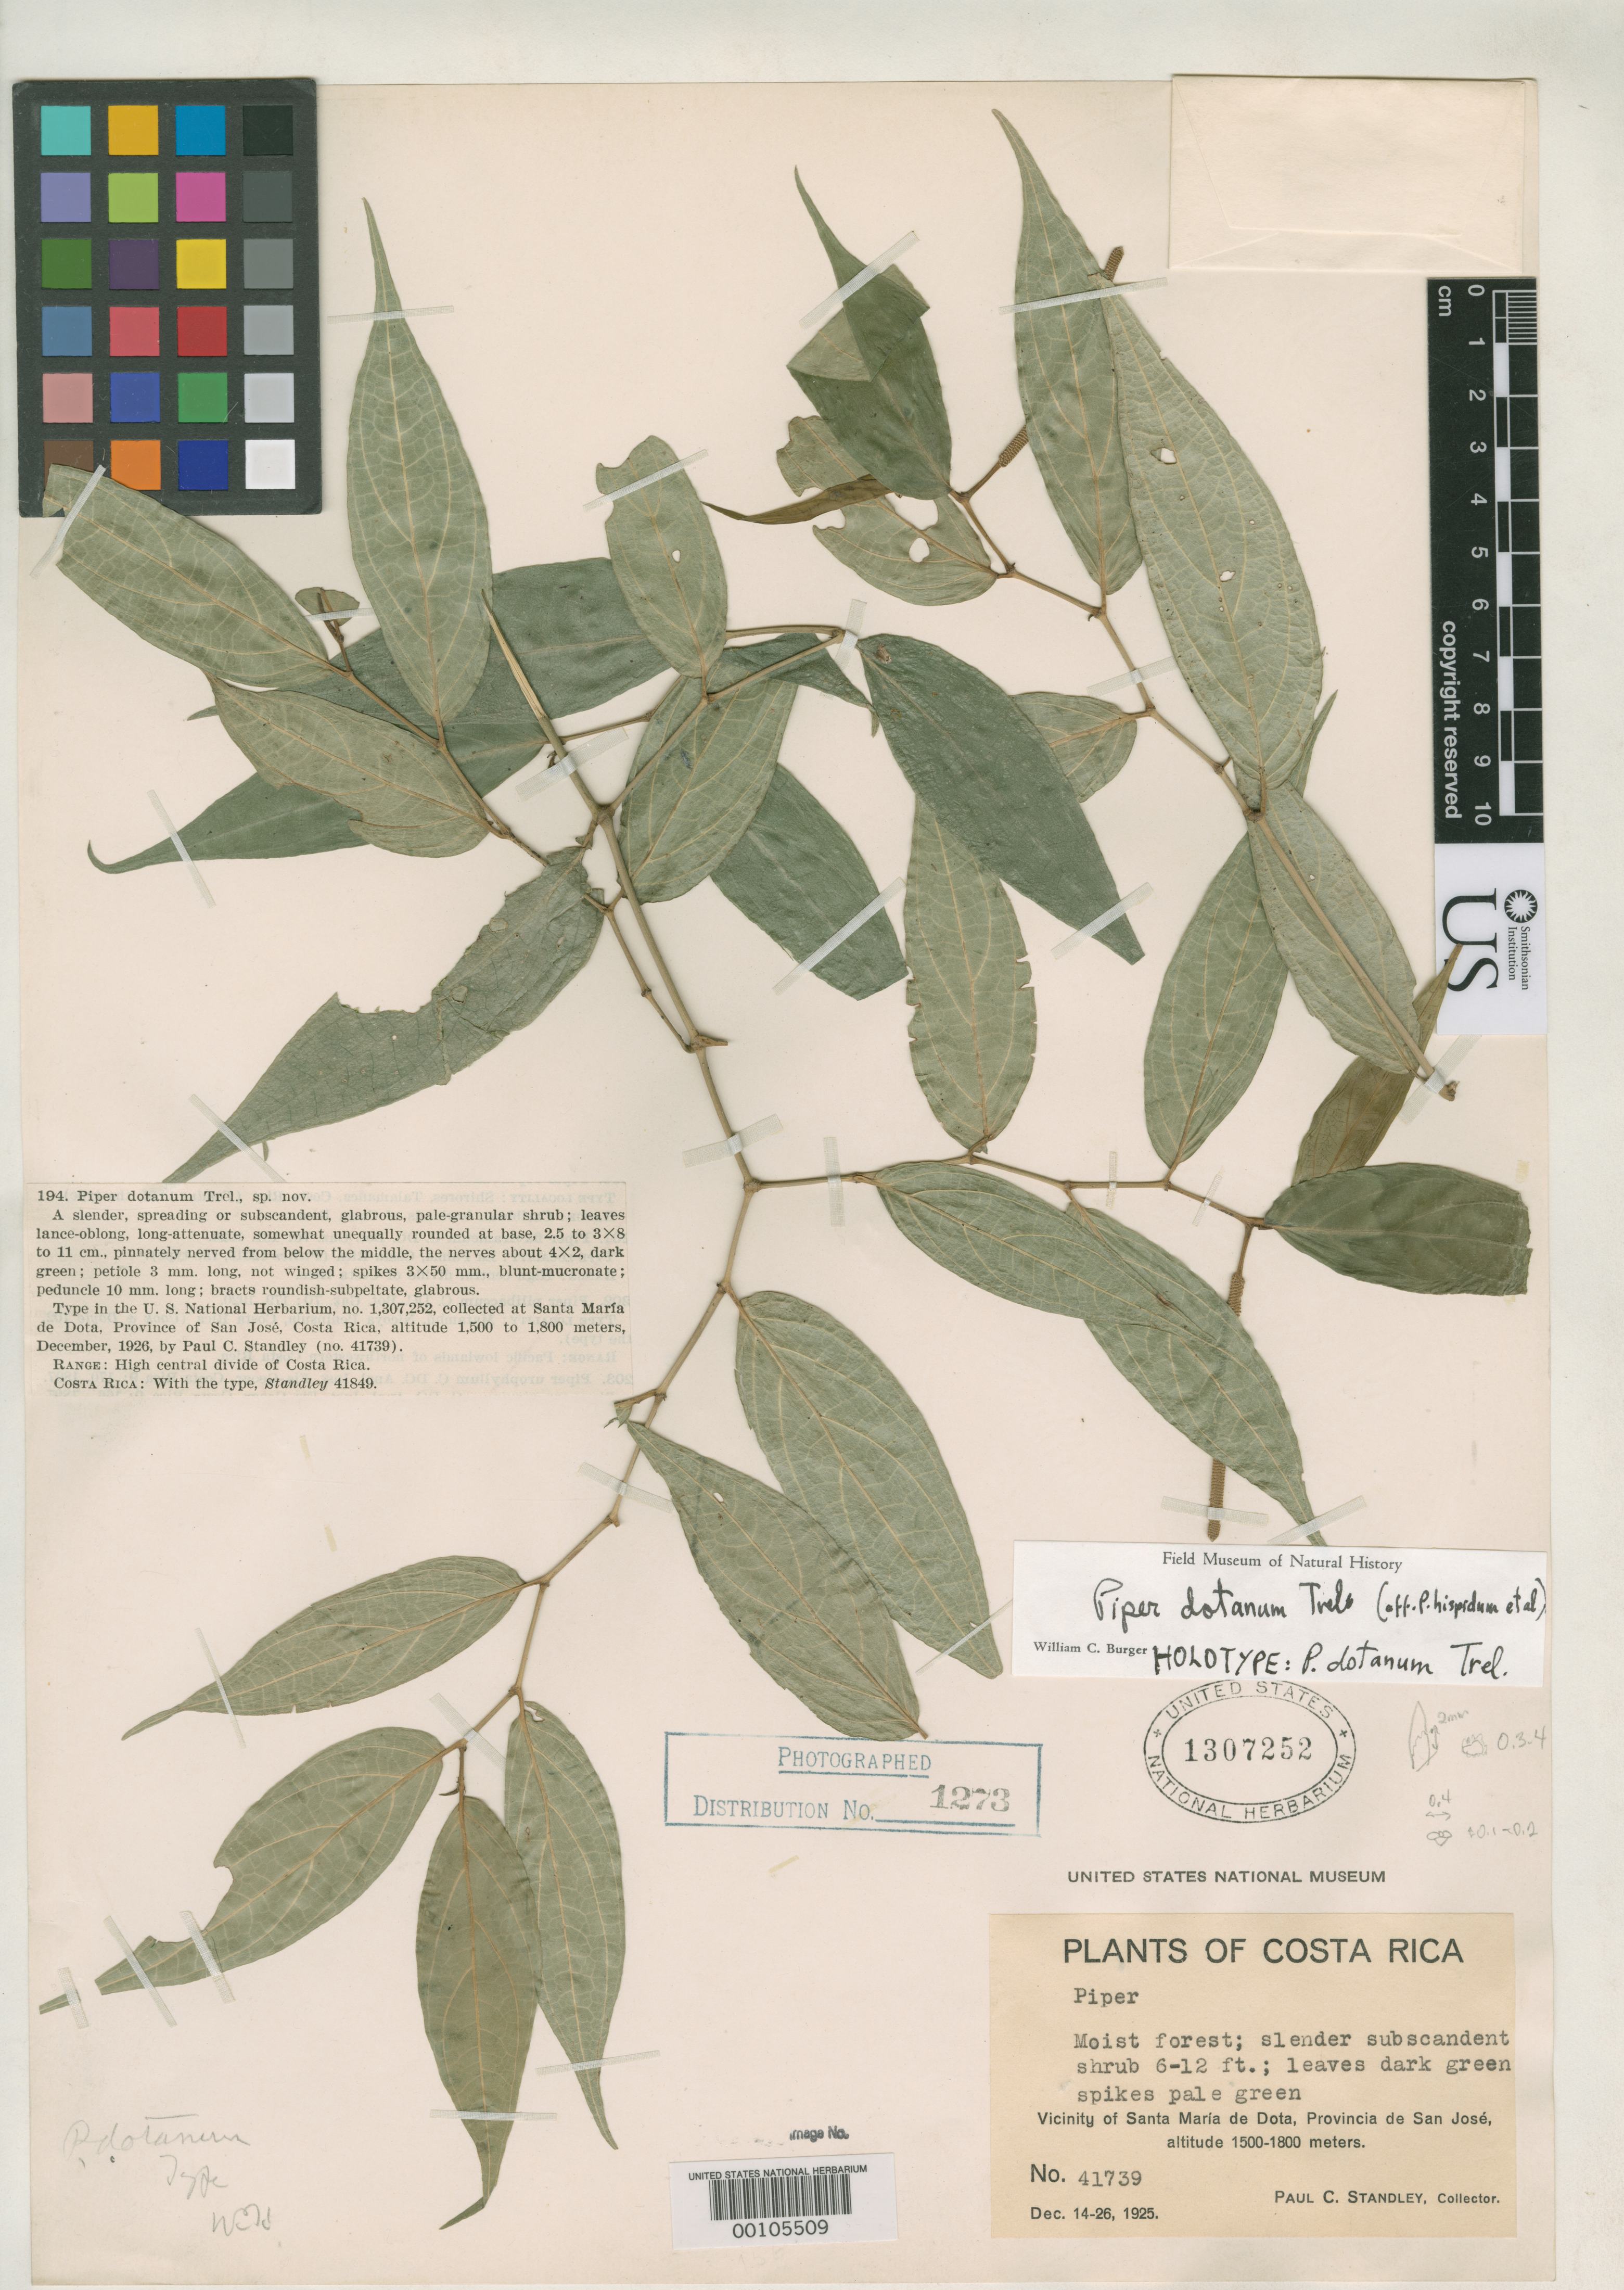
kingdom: Plantae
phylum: Tracheophyta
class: Magnoliopsida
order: Piperales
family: Piperaceae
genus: Piper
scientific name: Piper dotanum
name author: Trel.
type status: Holotype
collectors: P. C. Standley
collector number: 41739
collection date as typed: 14 Dec 1925 to 26 Dec 1925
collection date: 1925-12-14/1925-12-26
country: Costa Rica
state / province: San José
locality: Santa Maria de Dota.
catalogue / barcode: US 1307252